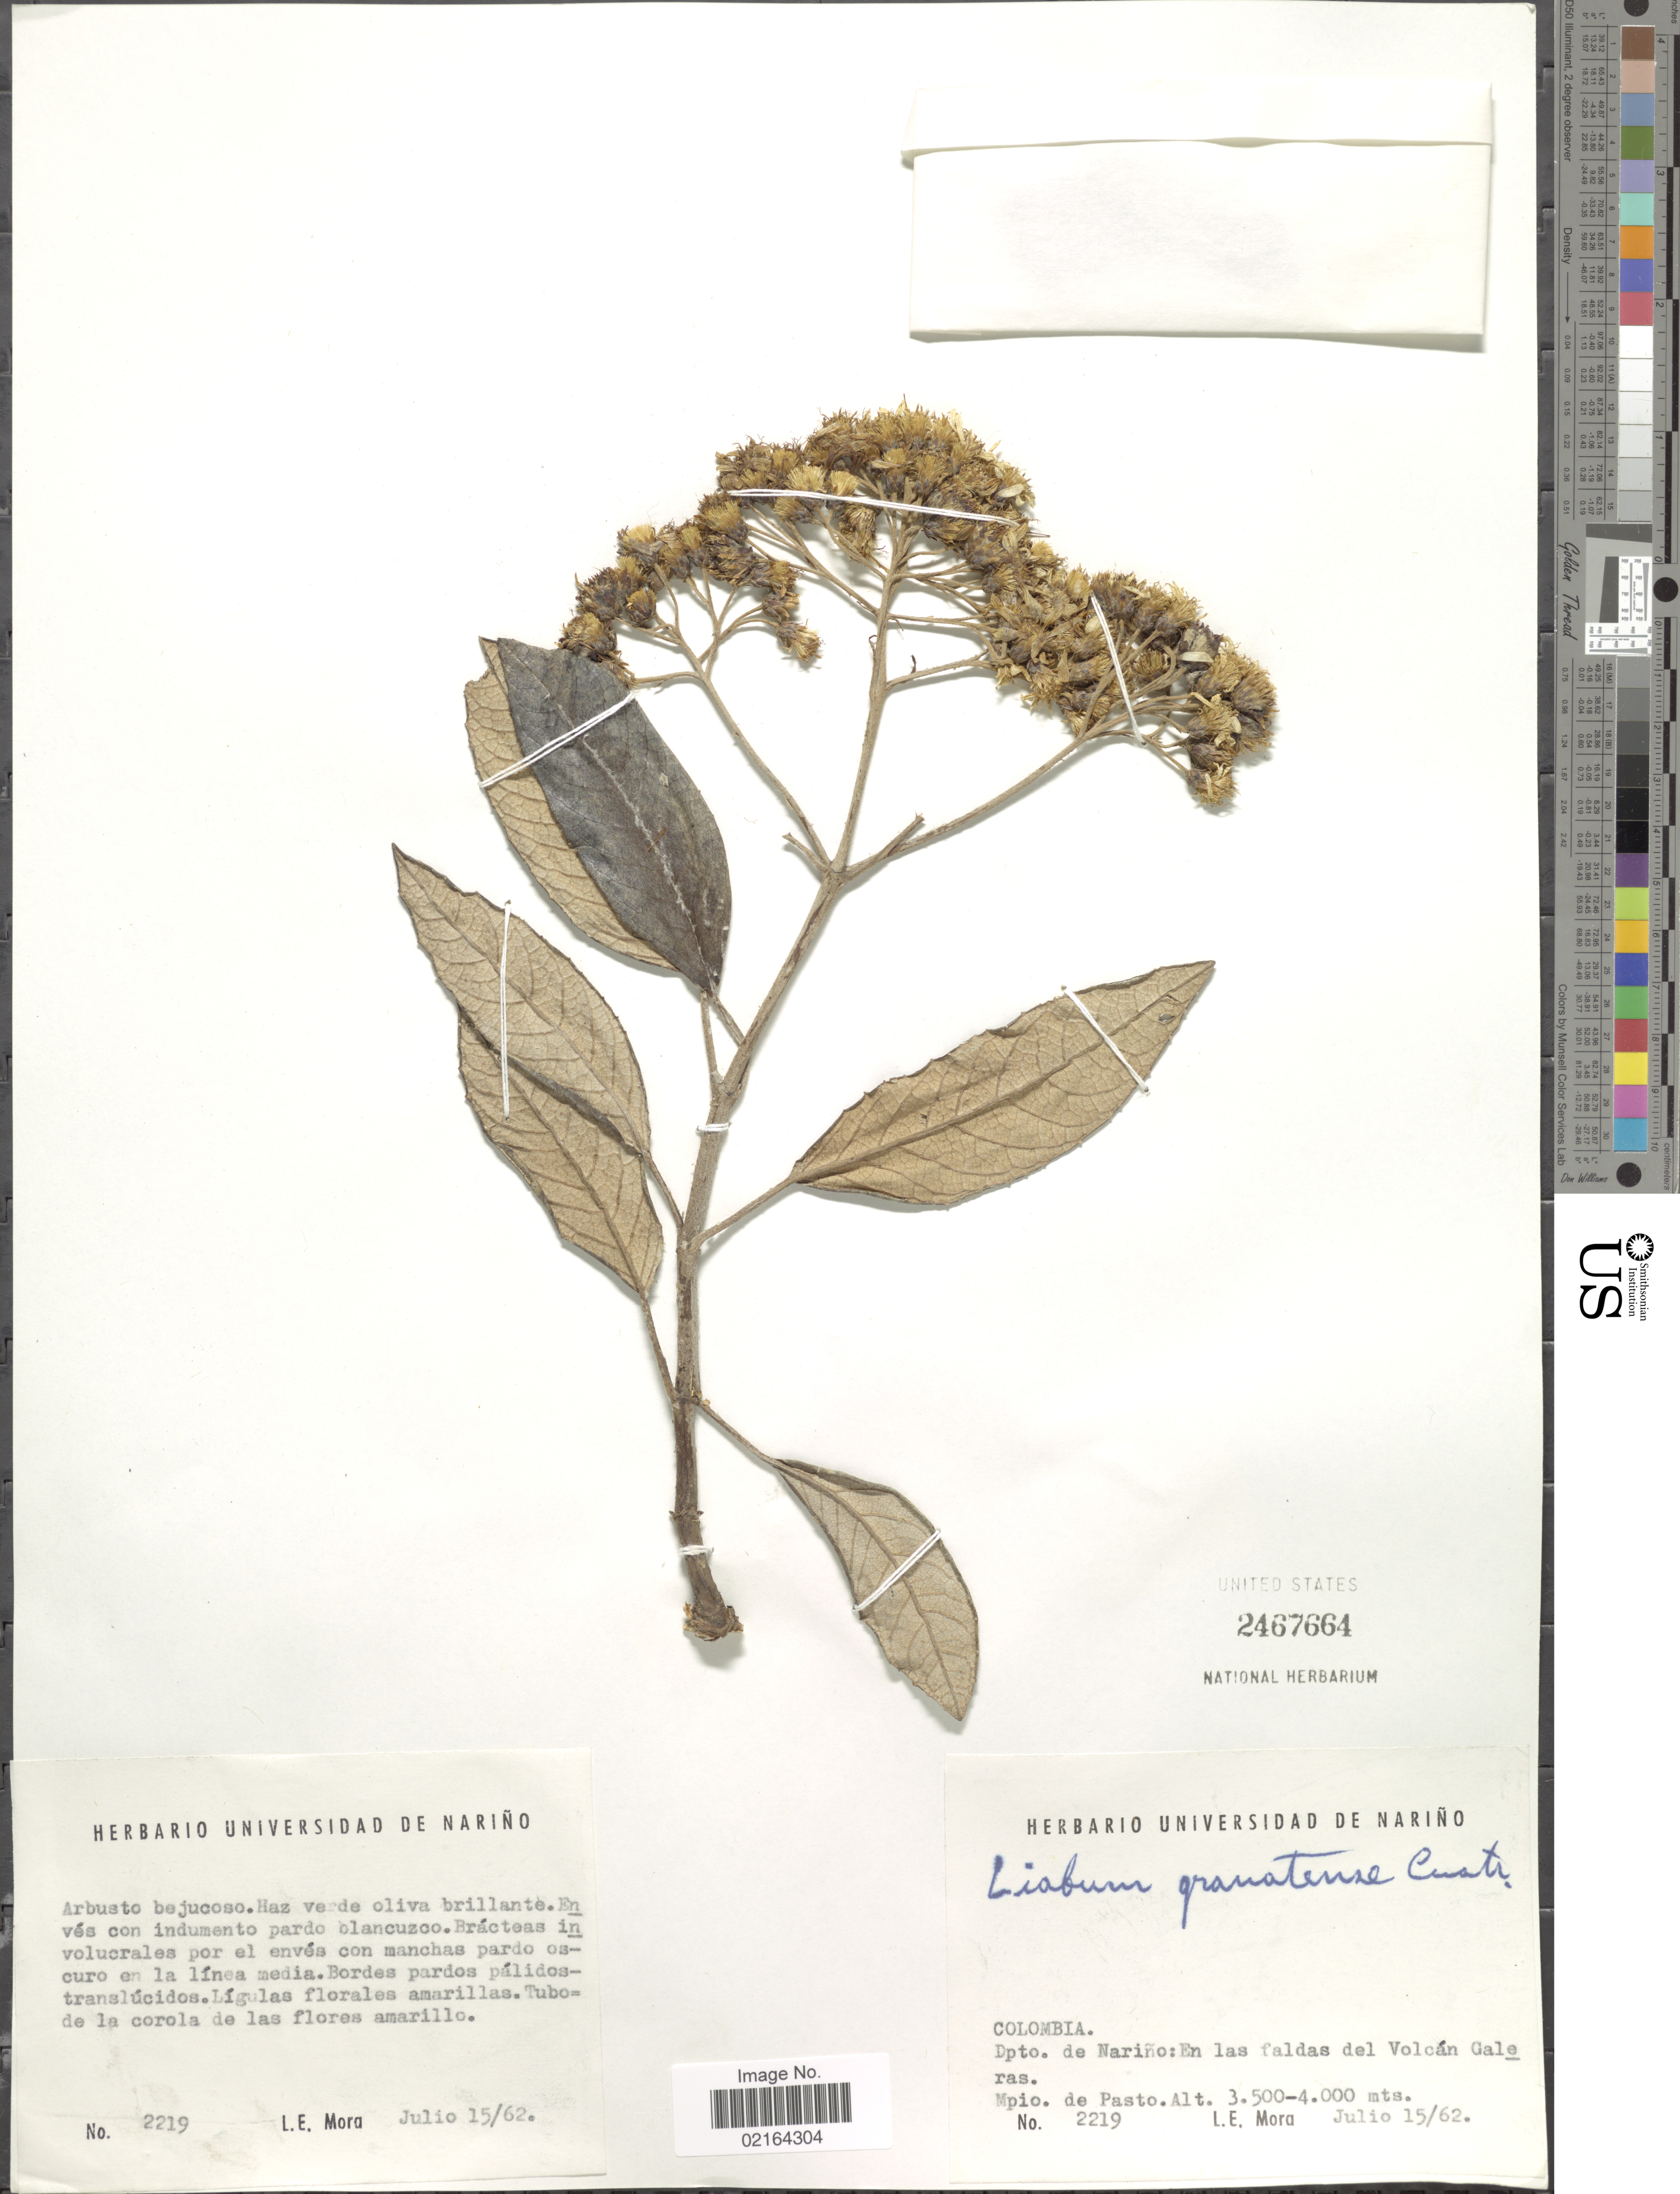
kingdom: Plantae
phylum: Tracheophyta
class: Magnoliopsida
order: Asterales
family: Asteraceae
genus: Sampera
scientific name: Sampera coriacea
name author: (Hieron.) V.A. Funk & H. Rob.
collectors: L. Mora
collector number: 2219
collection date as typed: Transcribed d/m/y: 15/7/62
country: Colombia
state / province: Nariño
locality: Dpto. de Narino: En las faldas del Volcan Galeras, Mpio de Pasto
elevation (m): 3500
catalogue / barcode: US 2467664